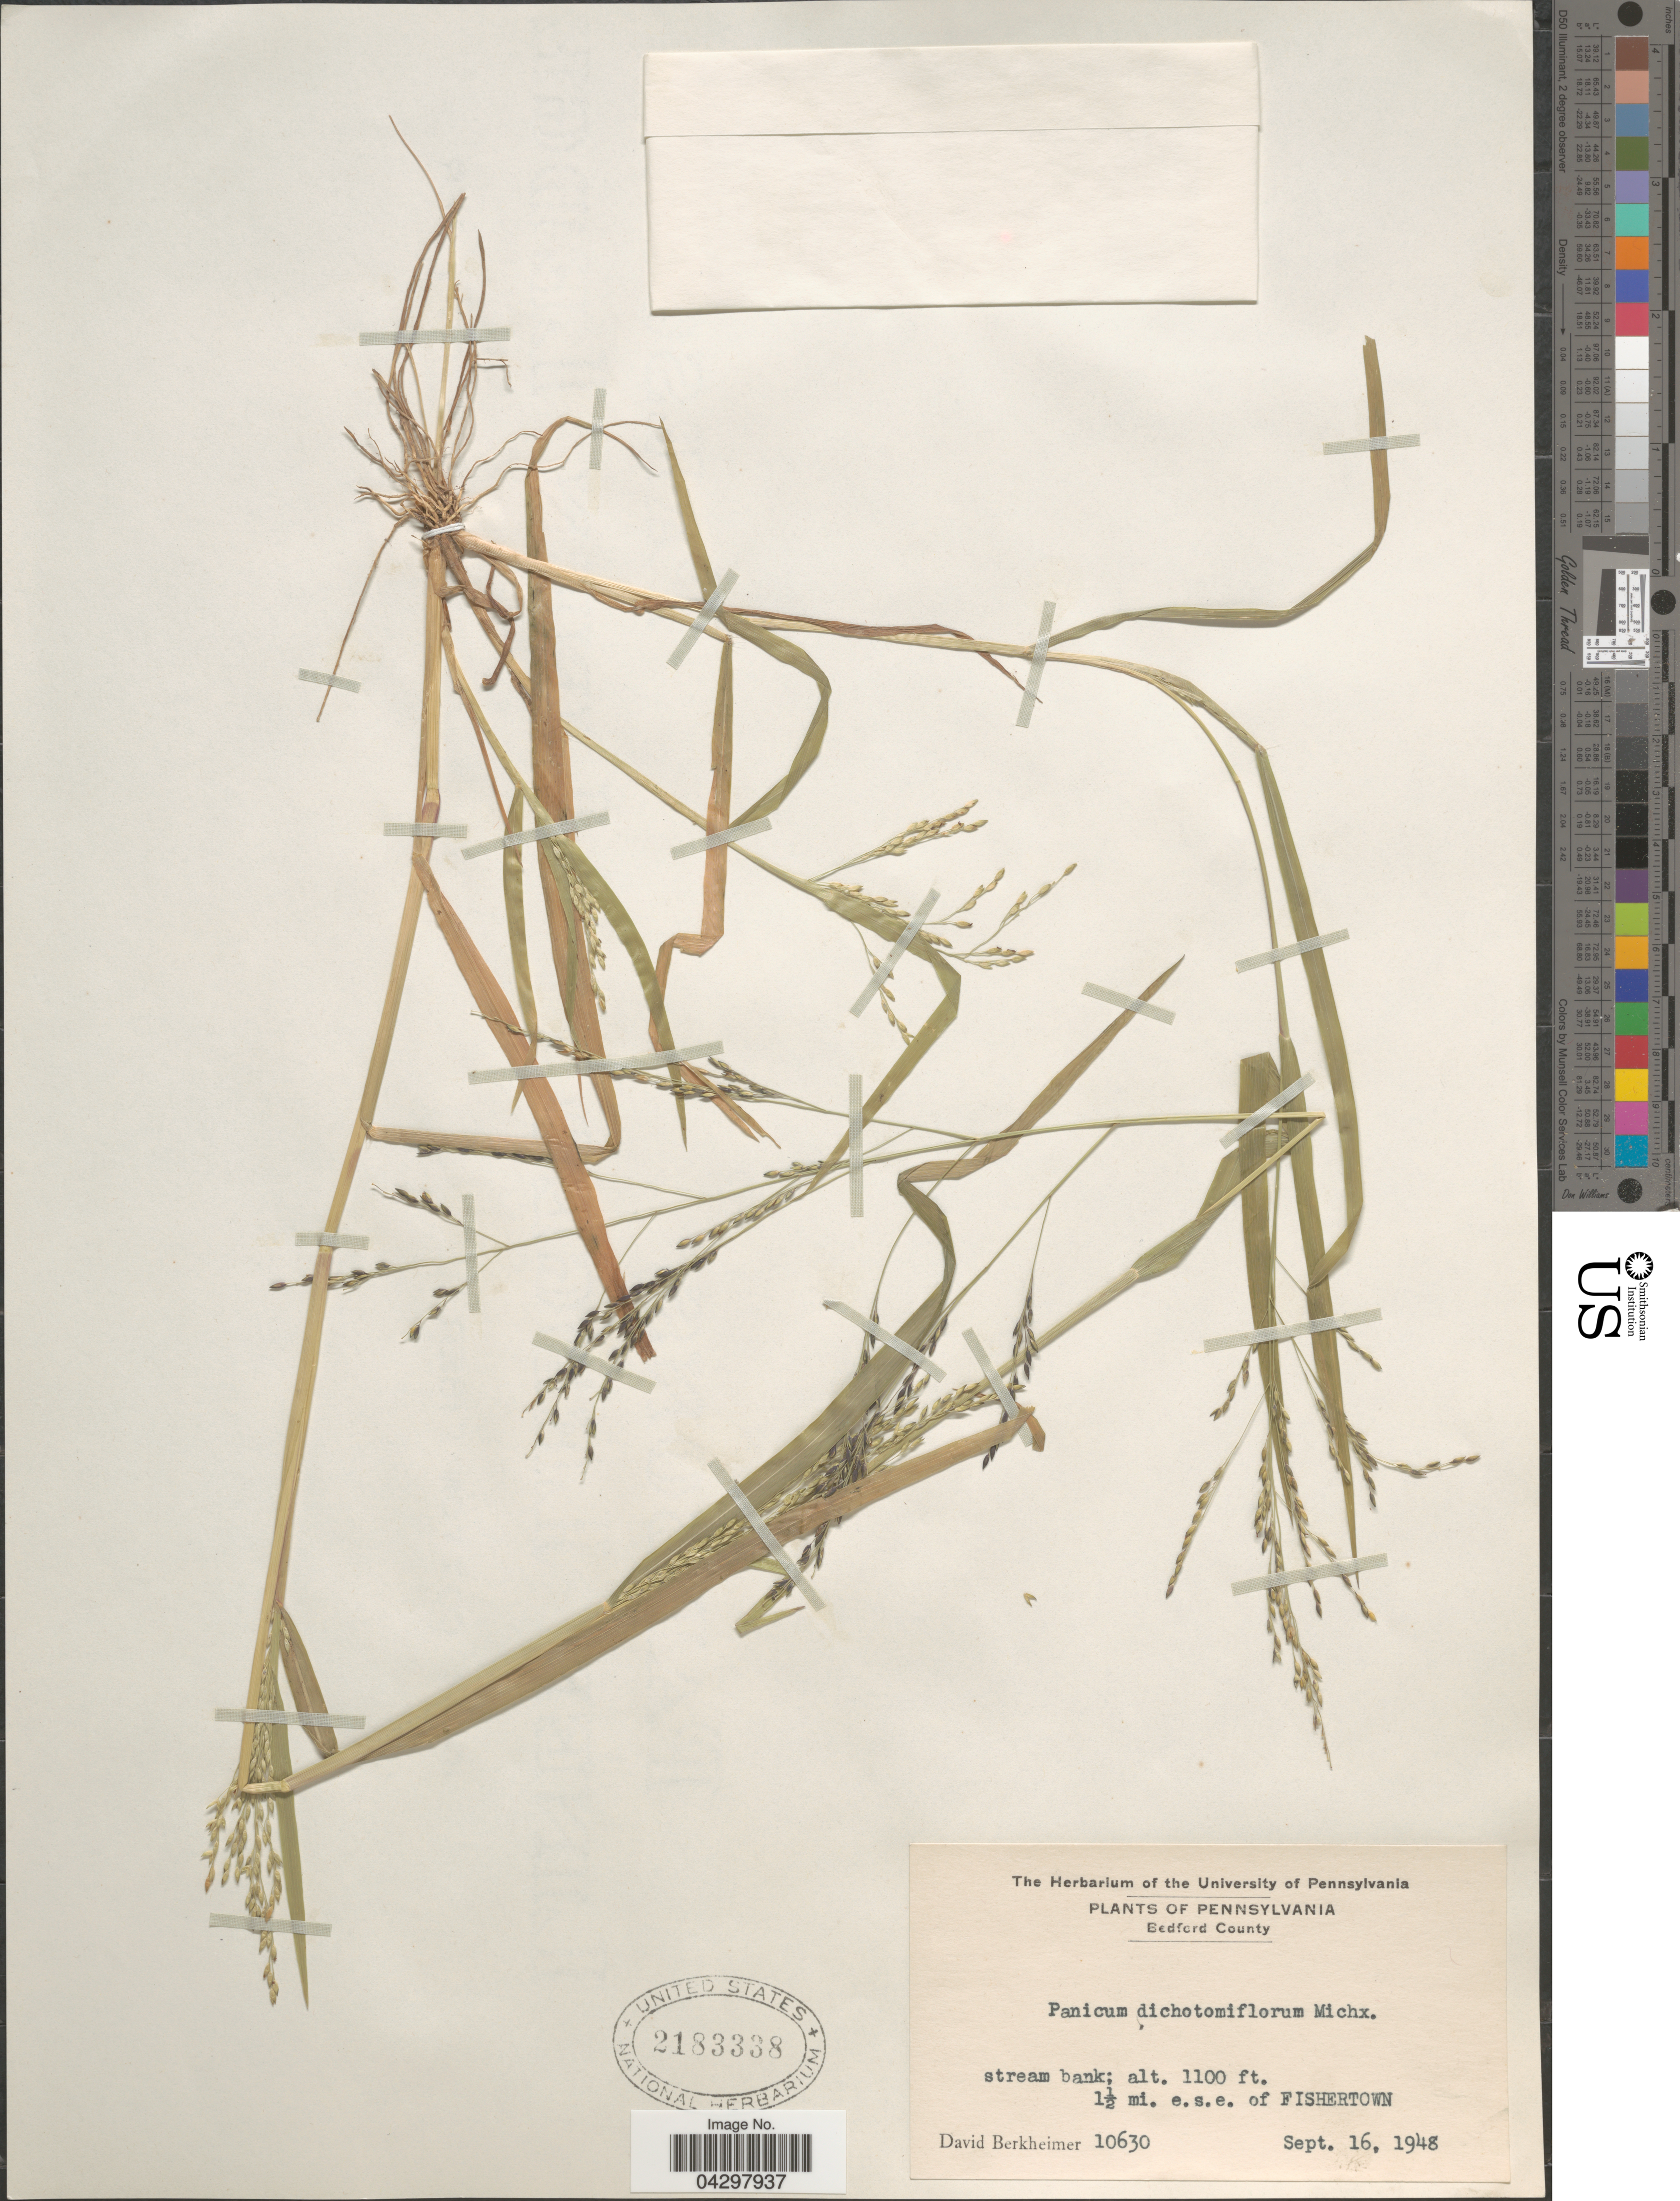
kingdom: Plantae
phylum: Tracheophyta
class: Liliopsida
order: Poales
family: Poaceae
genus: Panicum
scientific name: Panicum dichotomiflorum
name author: Michx.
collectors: D. Berkheimer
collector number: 10630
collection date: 1948-09-16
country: United States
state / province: Pennsylvania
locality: Bedford County. 1½ mi. e.s.e of Fishertown.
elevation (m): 335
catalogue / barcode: US 2183338